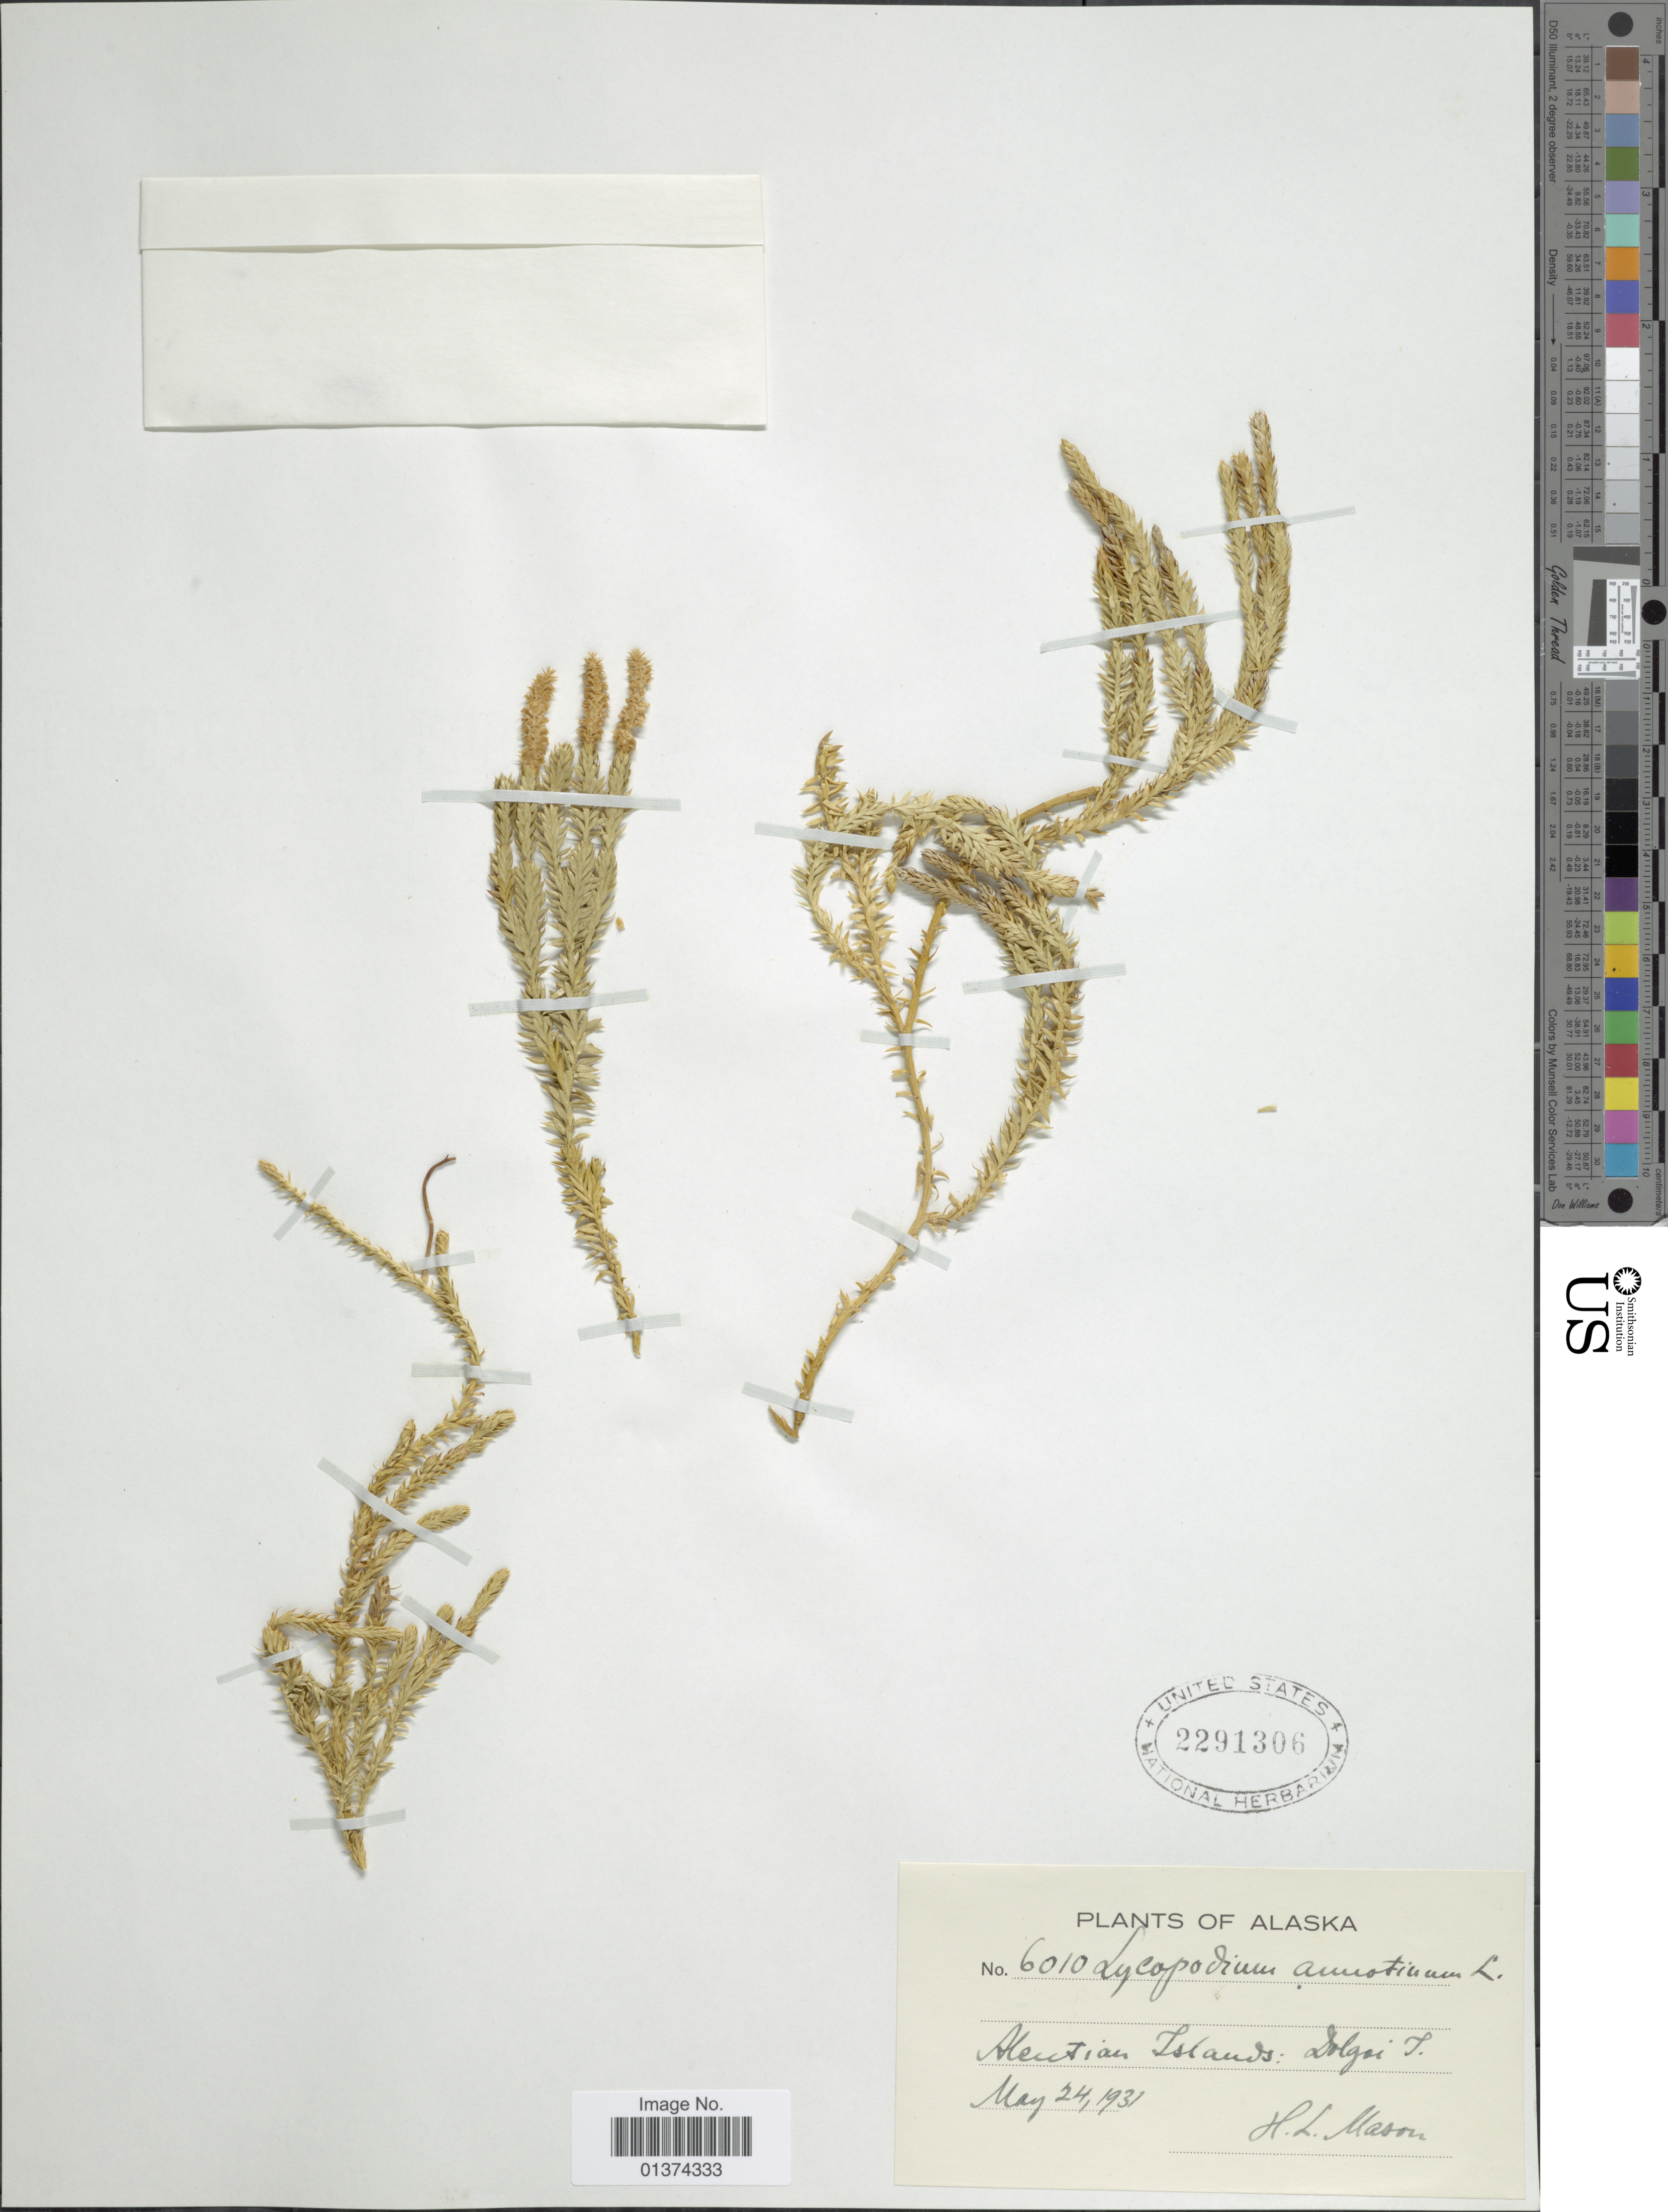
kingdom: Plantae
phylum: Tracheophyta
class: Lycopodiopsida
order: Lycopodiales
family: Lycopodiaceae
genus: Spinulum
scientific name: Spinulum annotinum subsp. annotinum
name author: (L.) A. Haines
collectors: H. L. Mason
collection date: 1931-05-24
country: United States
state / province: Alaska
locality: Aleutian Islands: Dolgoi I.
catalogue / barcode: US 2291306